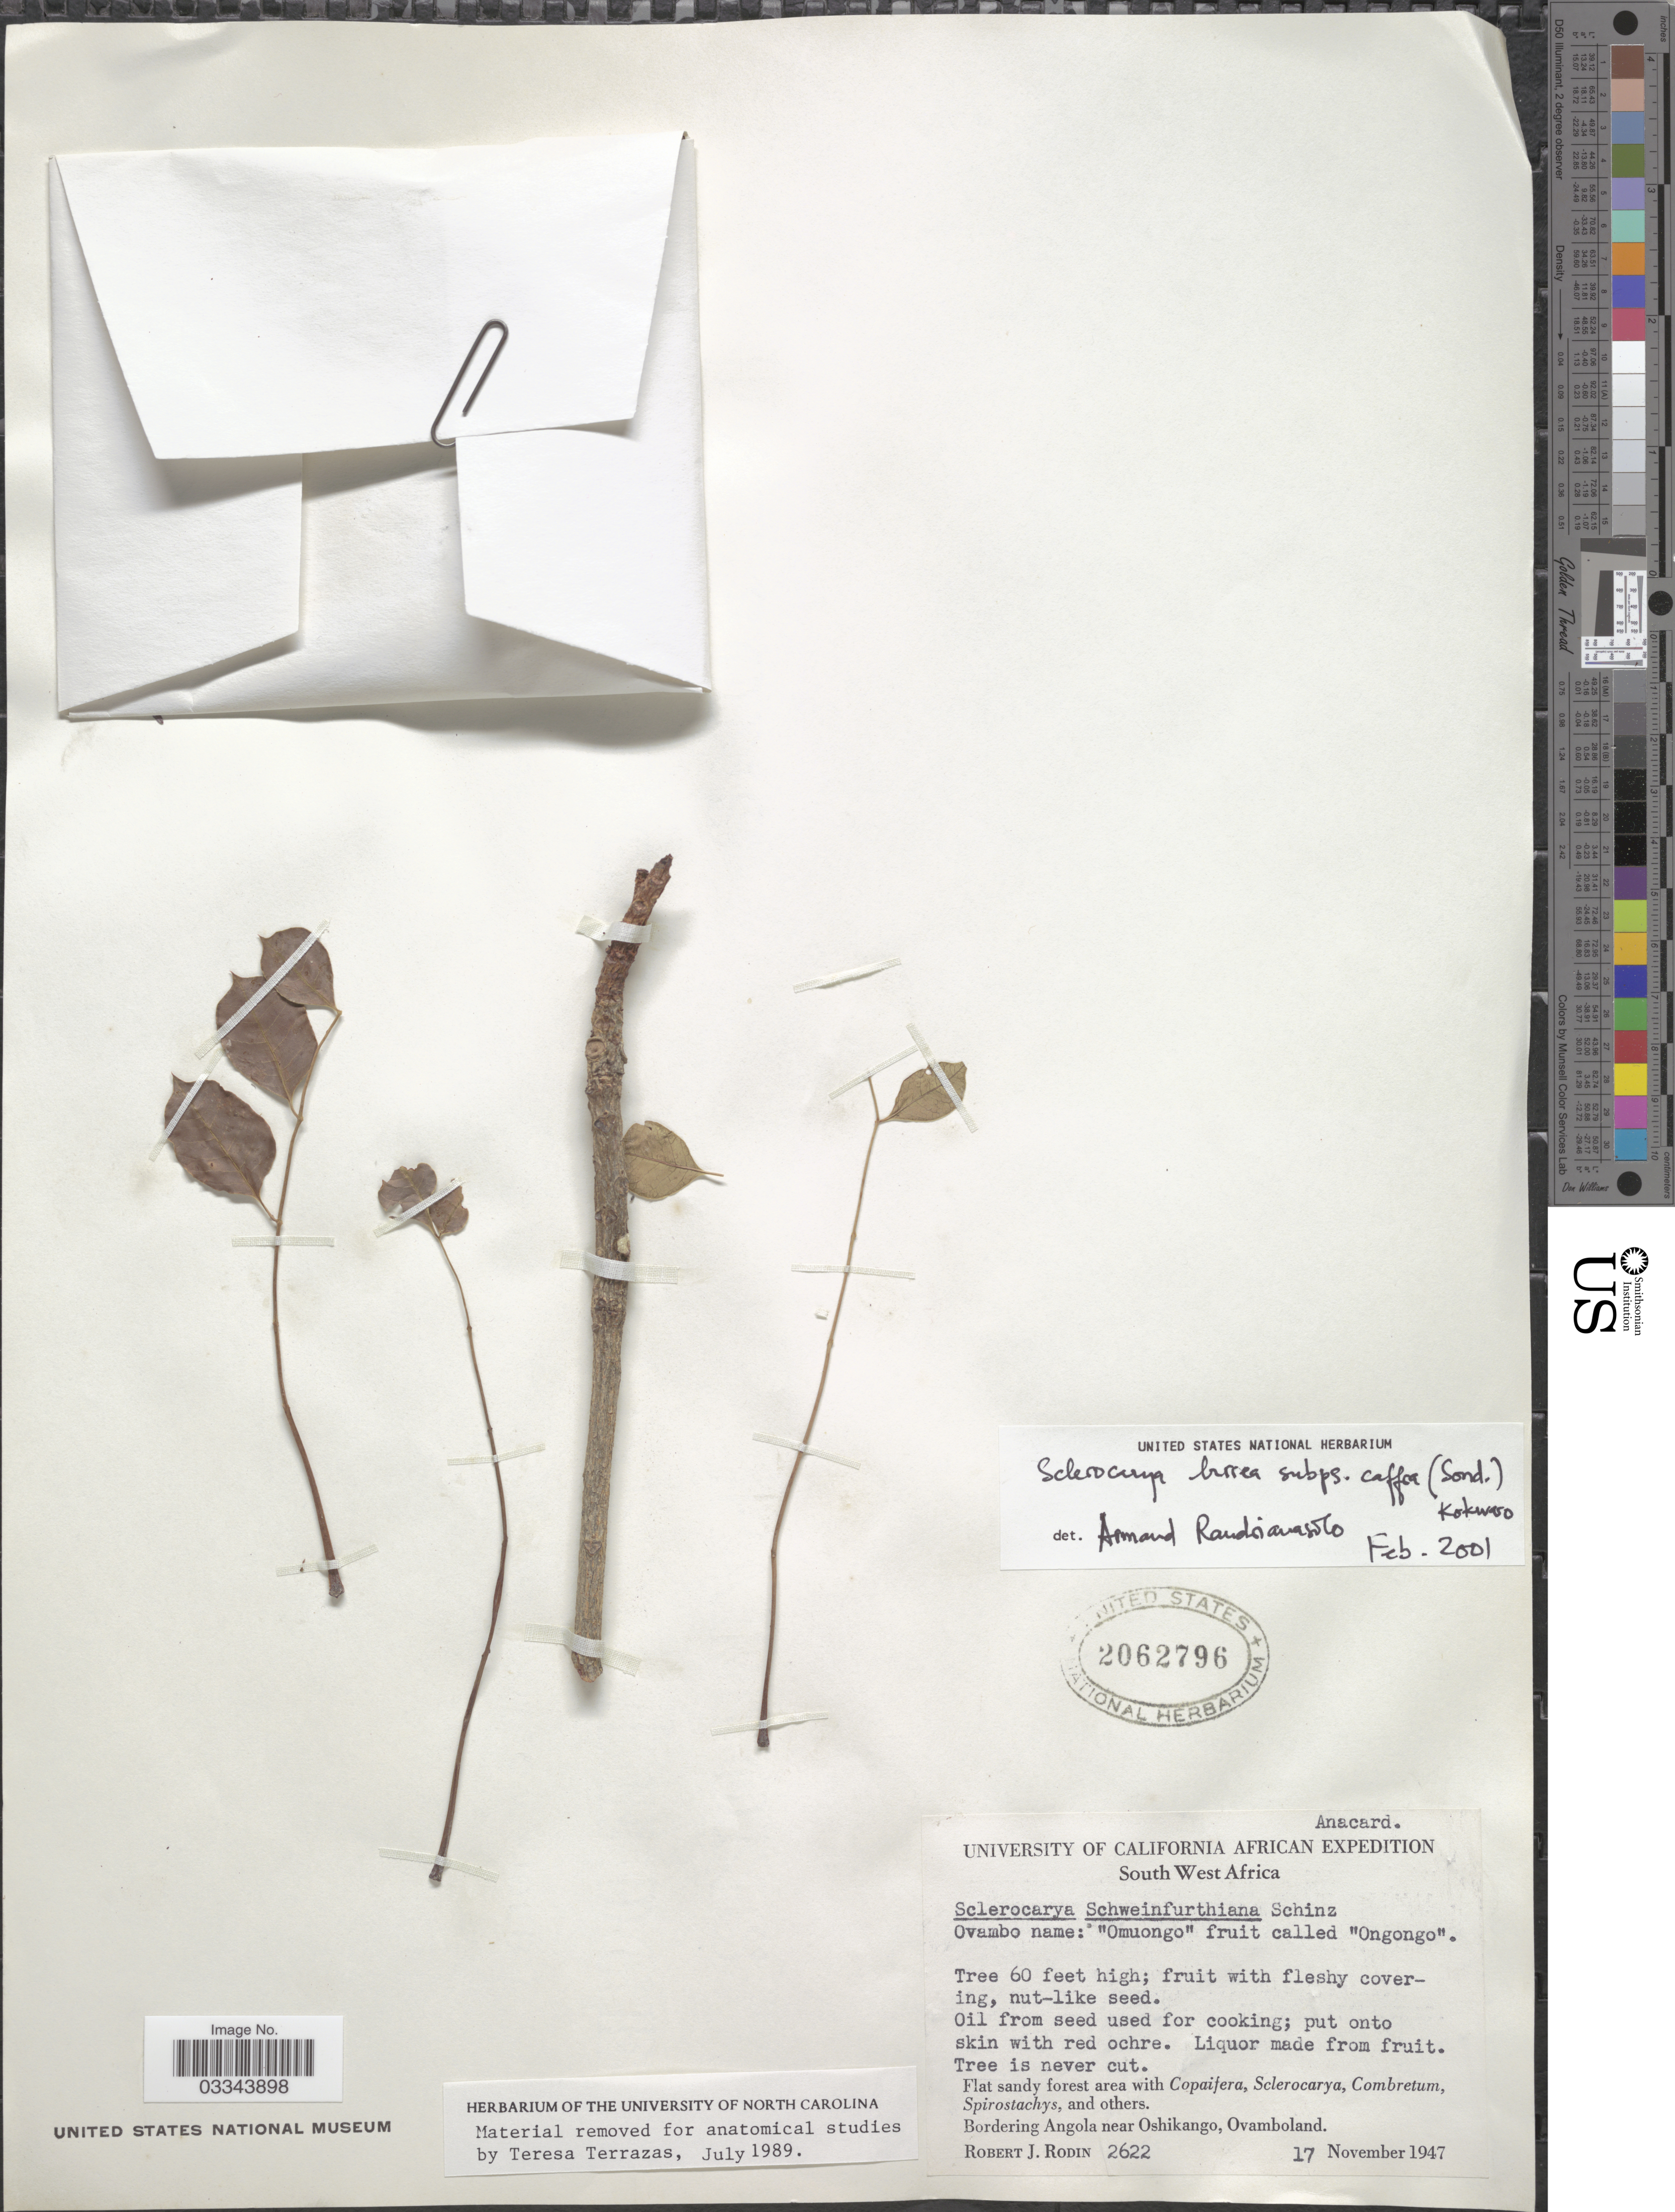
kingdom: Plantae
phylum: Tracheophyta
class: Magnoliopsida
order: Sapindales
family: Anacardiaceae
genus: Sclerocarya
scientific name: Sclerocarya birrea subsp. caffra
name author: (Sond.) Kokwaro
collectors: R. J. Rodin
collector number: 2622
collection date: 1947-11-17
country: Namibia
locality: South West Africa, Bordering Angola near Oshikango, Ovamboland.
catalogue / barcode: US 2062796